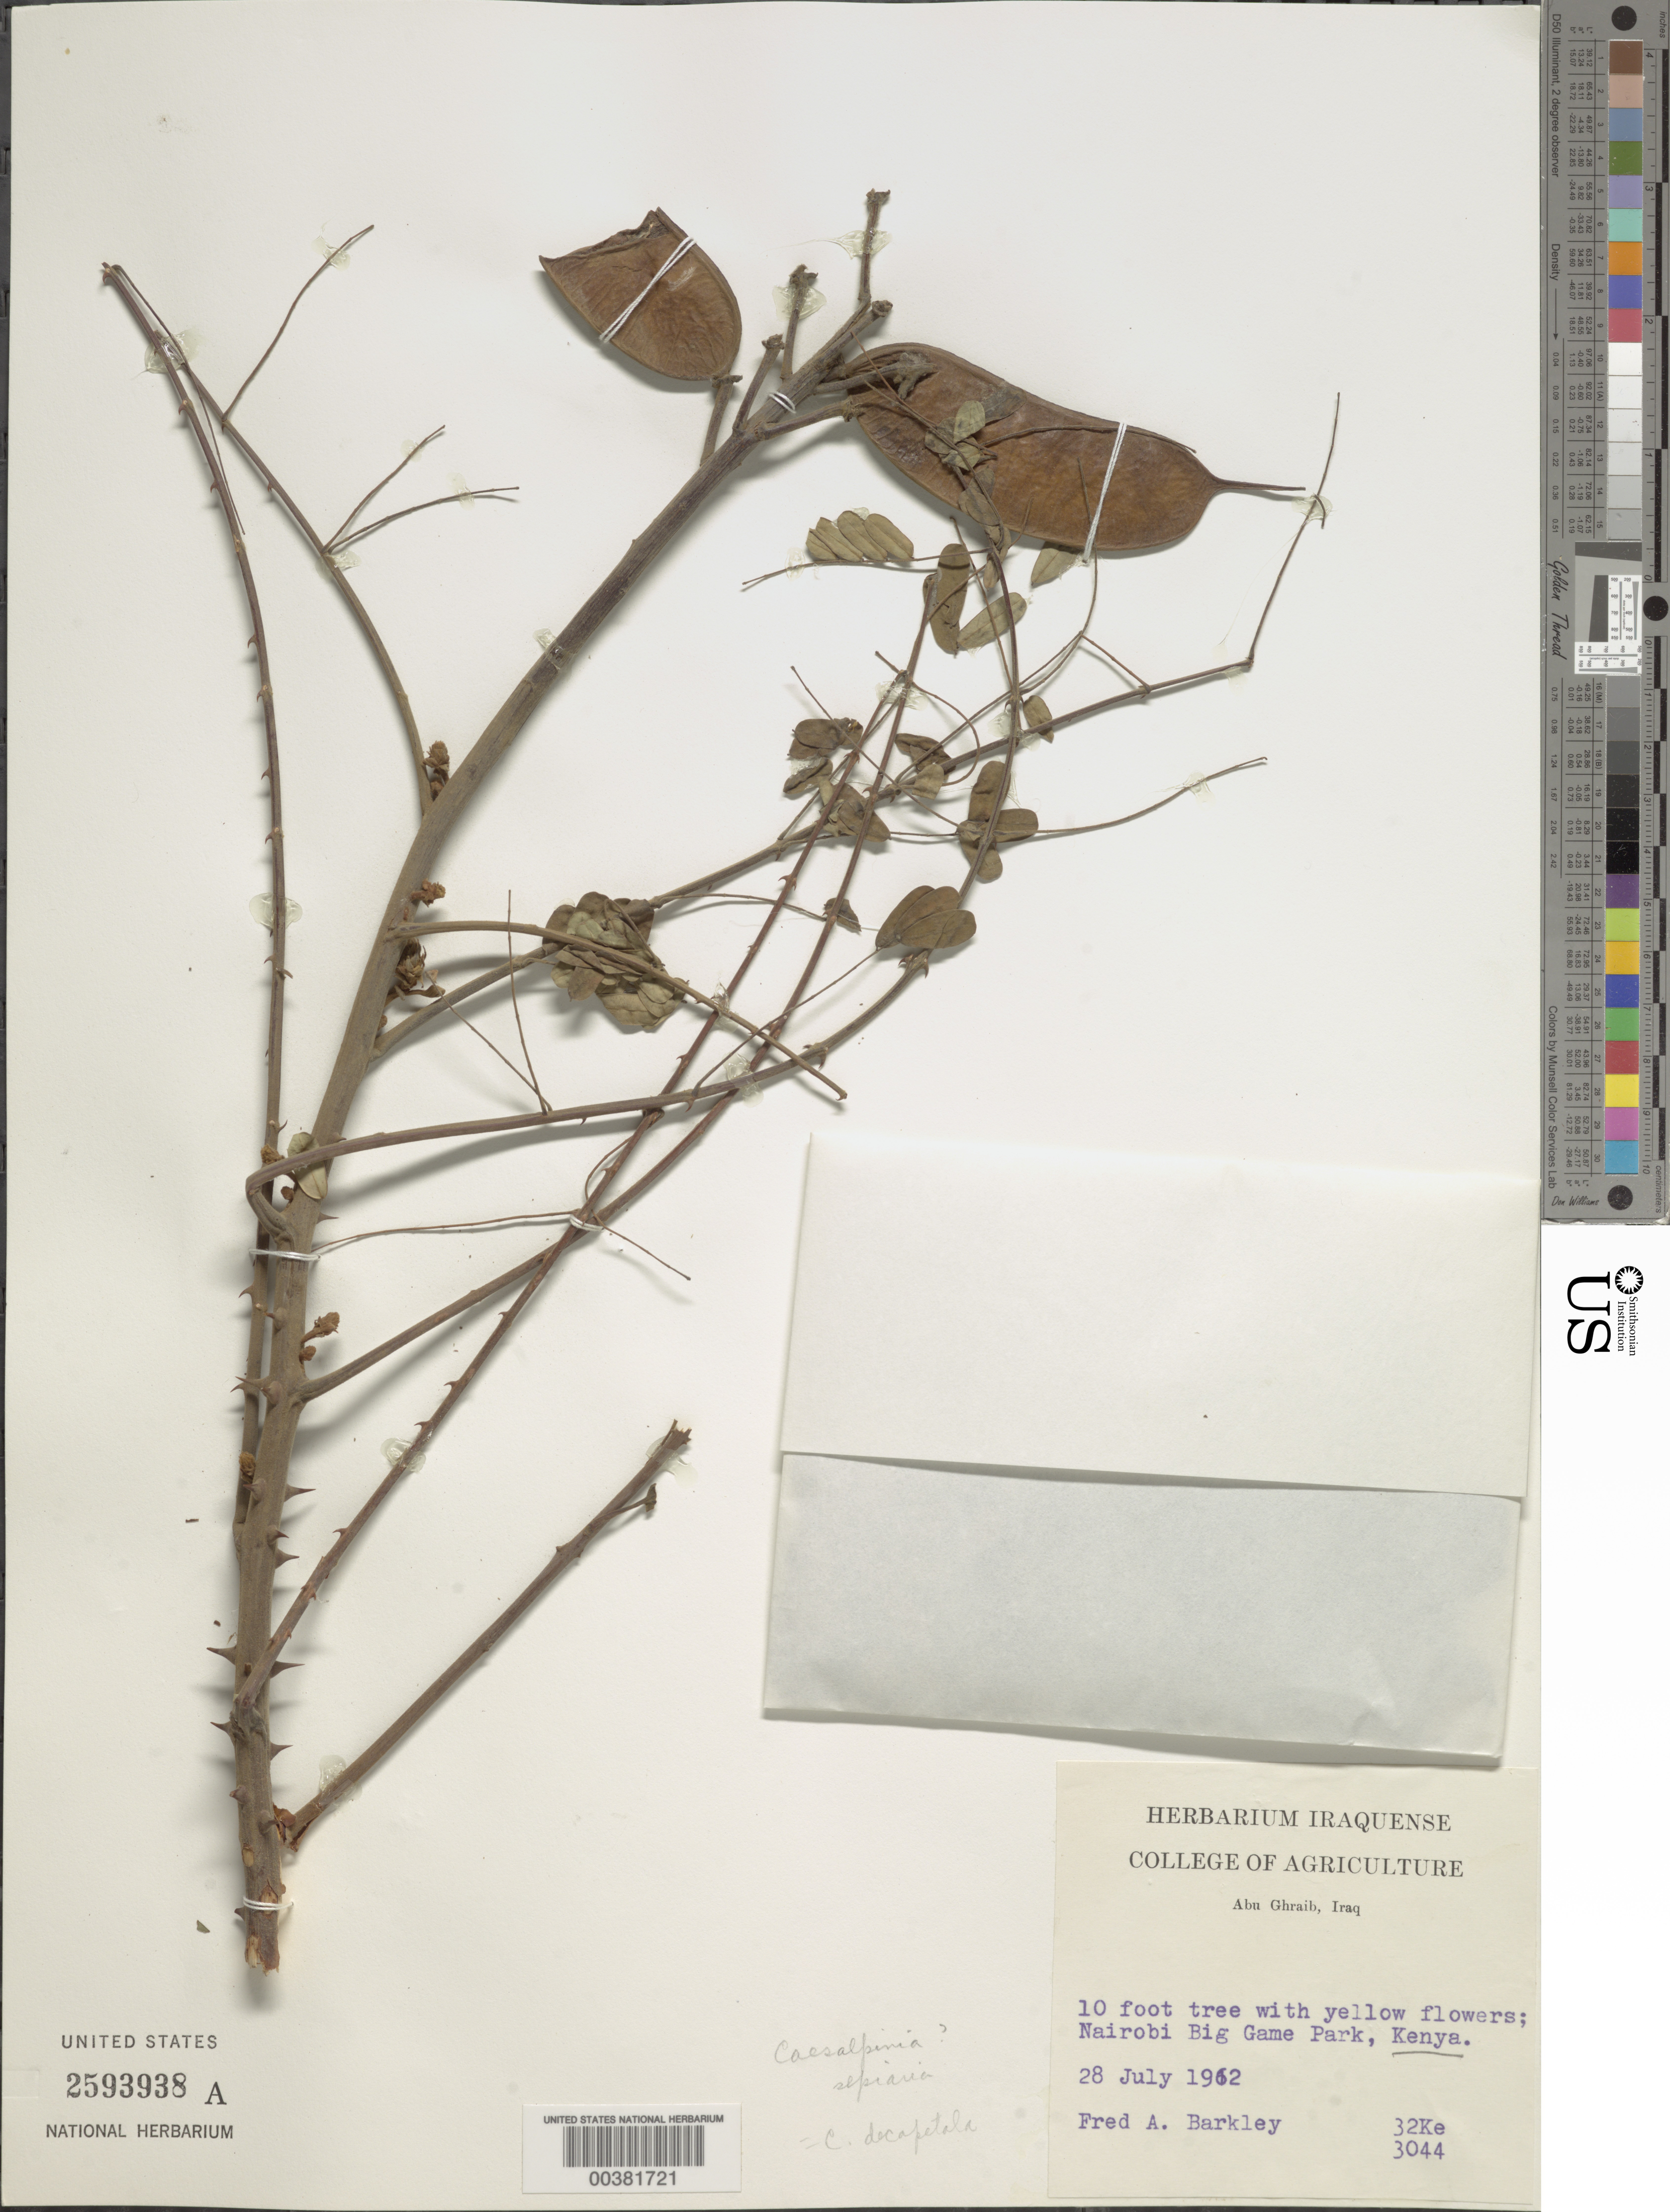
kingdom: Plantae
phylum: Tracheophyta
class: Magnoliopsida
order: Fabales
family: Fabaceae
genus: Biancaea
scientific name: Biancaea decapetala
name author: (Roth) O. Deg.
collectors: F. A. Barkley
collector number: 32ke3044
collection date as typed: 28 Jul 1962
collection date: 1962-07-28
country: Kenya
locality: Nairobi big game park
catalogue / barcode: US 2593938A